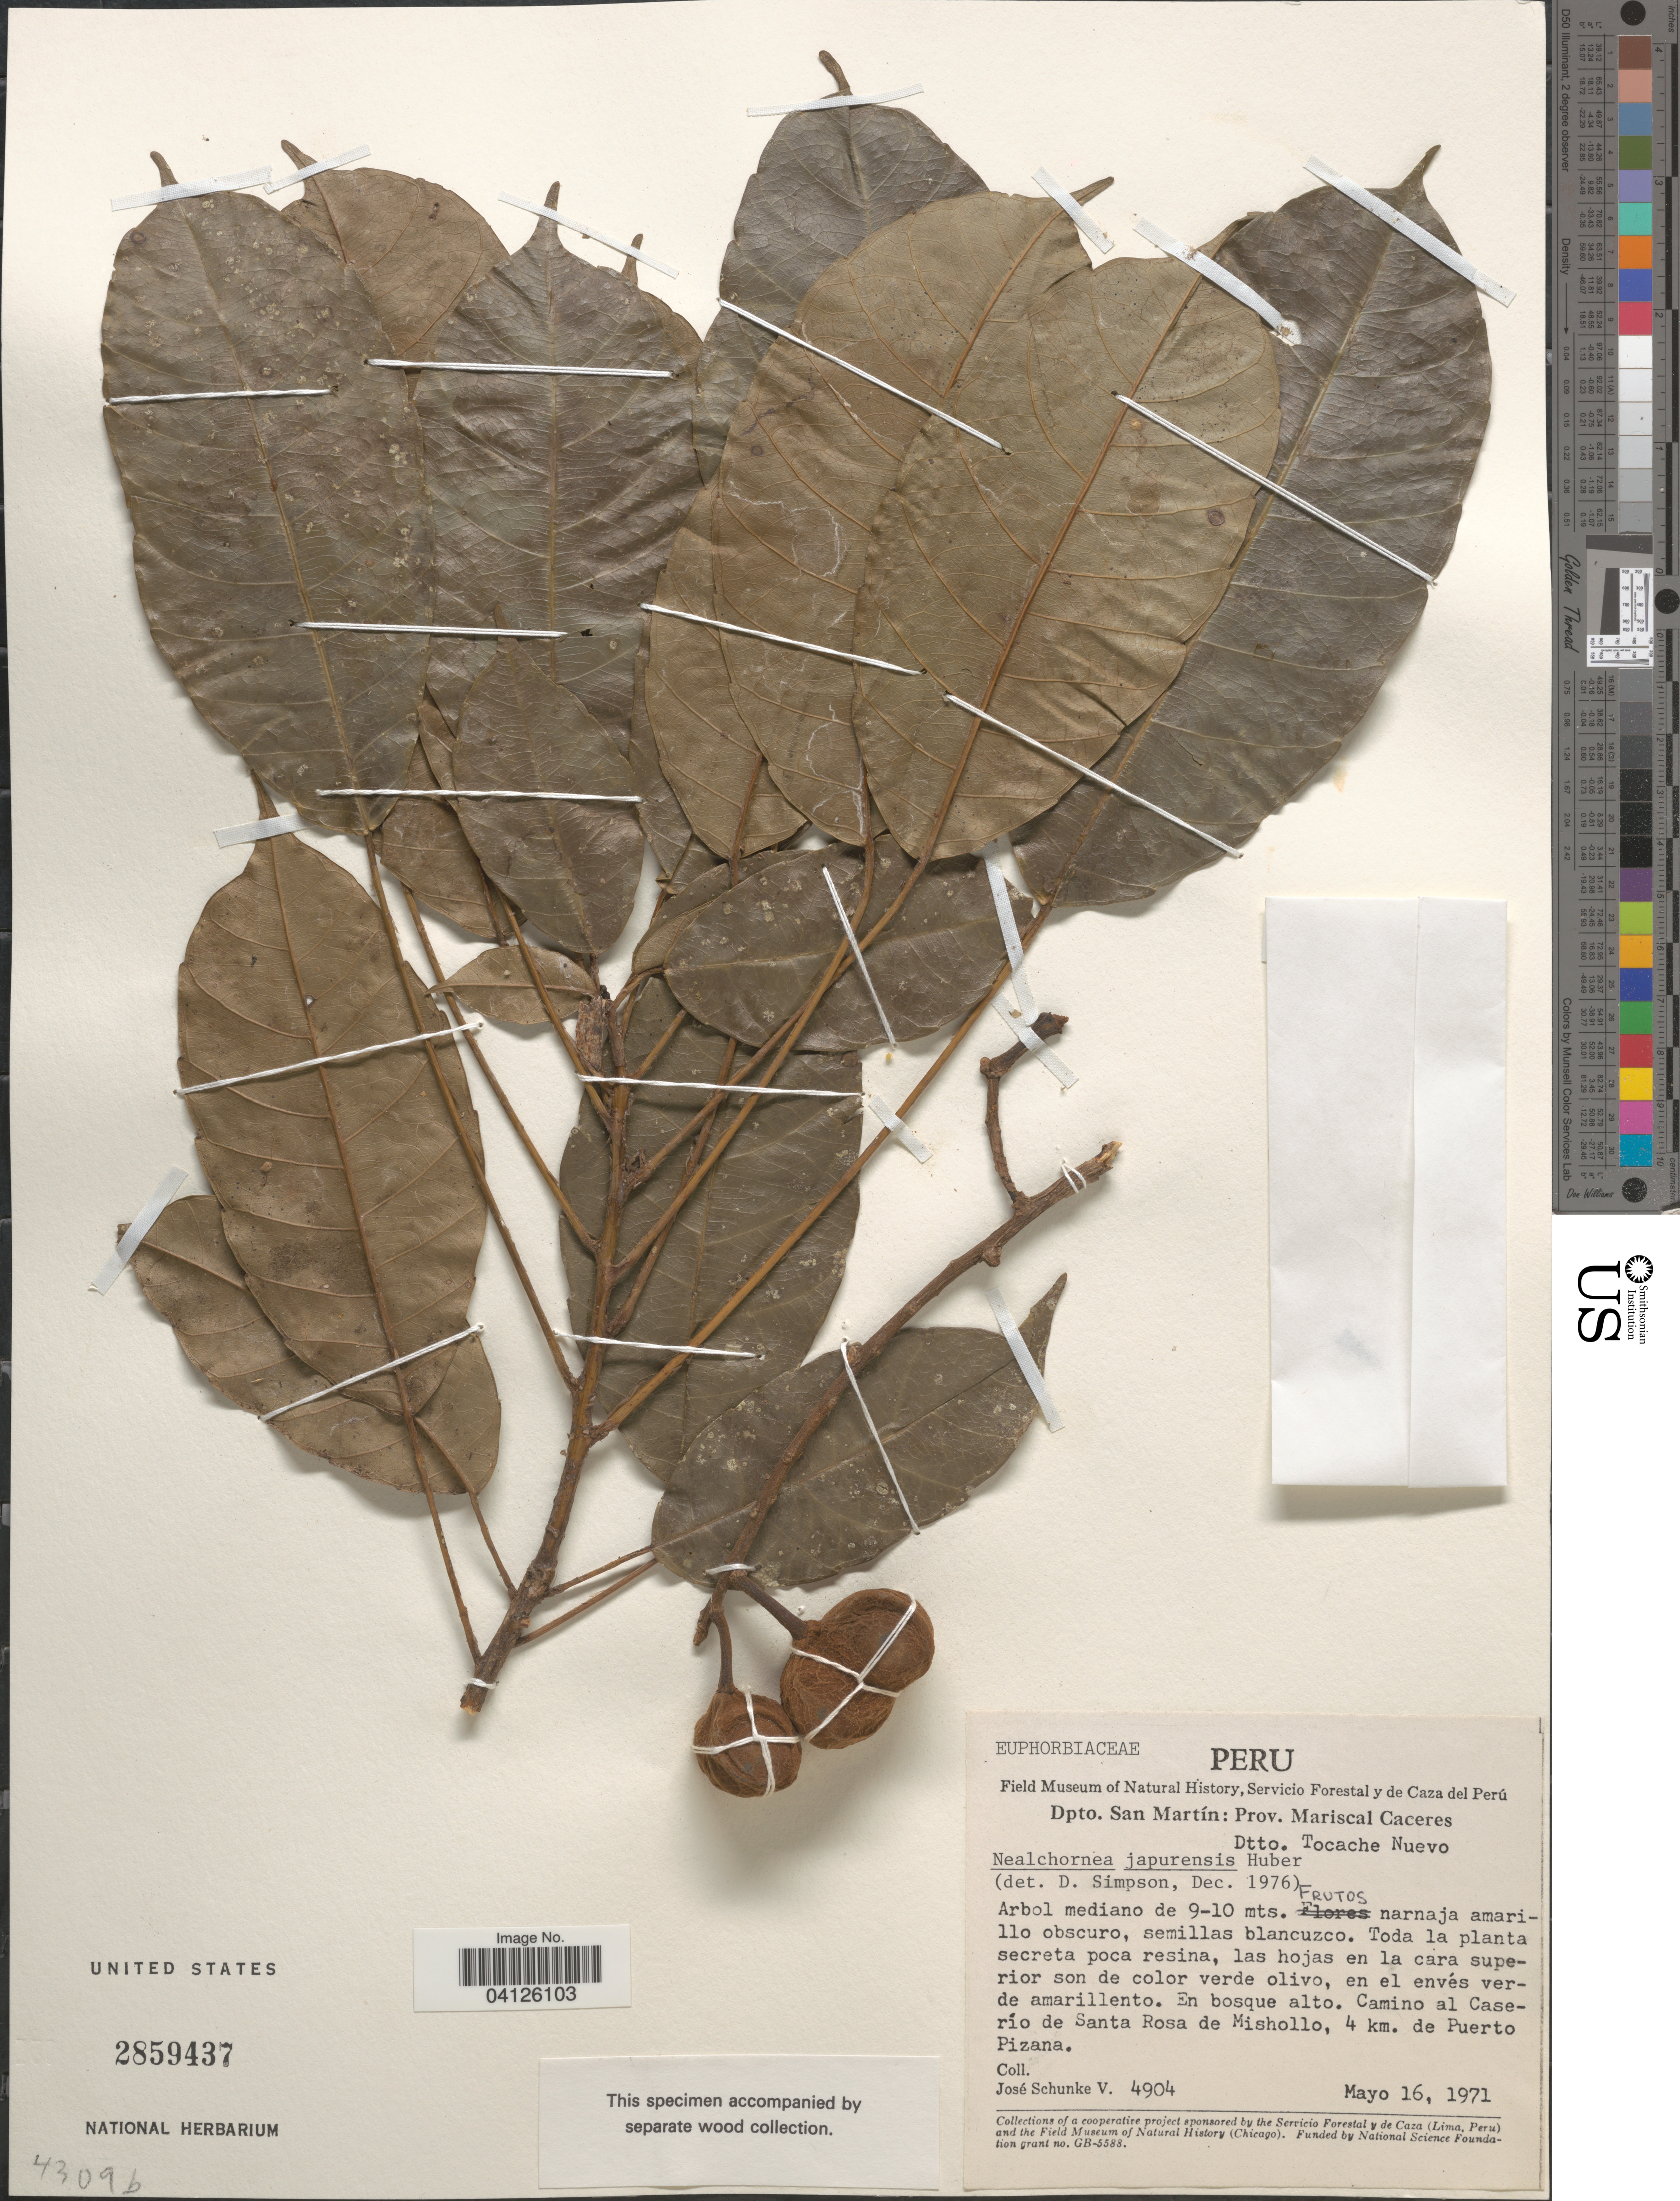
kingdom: Plantae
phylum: Tracheophyta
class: Magnoliopsida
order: Malpighiales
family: Euphorbiaceae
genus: Nealchornea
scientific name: Nealchornea yapurensis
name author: Huber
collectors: J. Schunke Vigo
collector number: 4904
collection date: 1971-05-16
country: Peru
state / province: San Martin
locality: Dpto. San Martín: Prov. Mariscal Caceres. Dtto. Tocache Nuevo. Camino al Caserío de Santa Rosa de Mishollo, 4 km. de Puerto Pizana.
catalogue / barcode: US 2859437